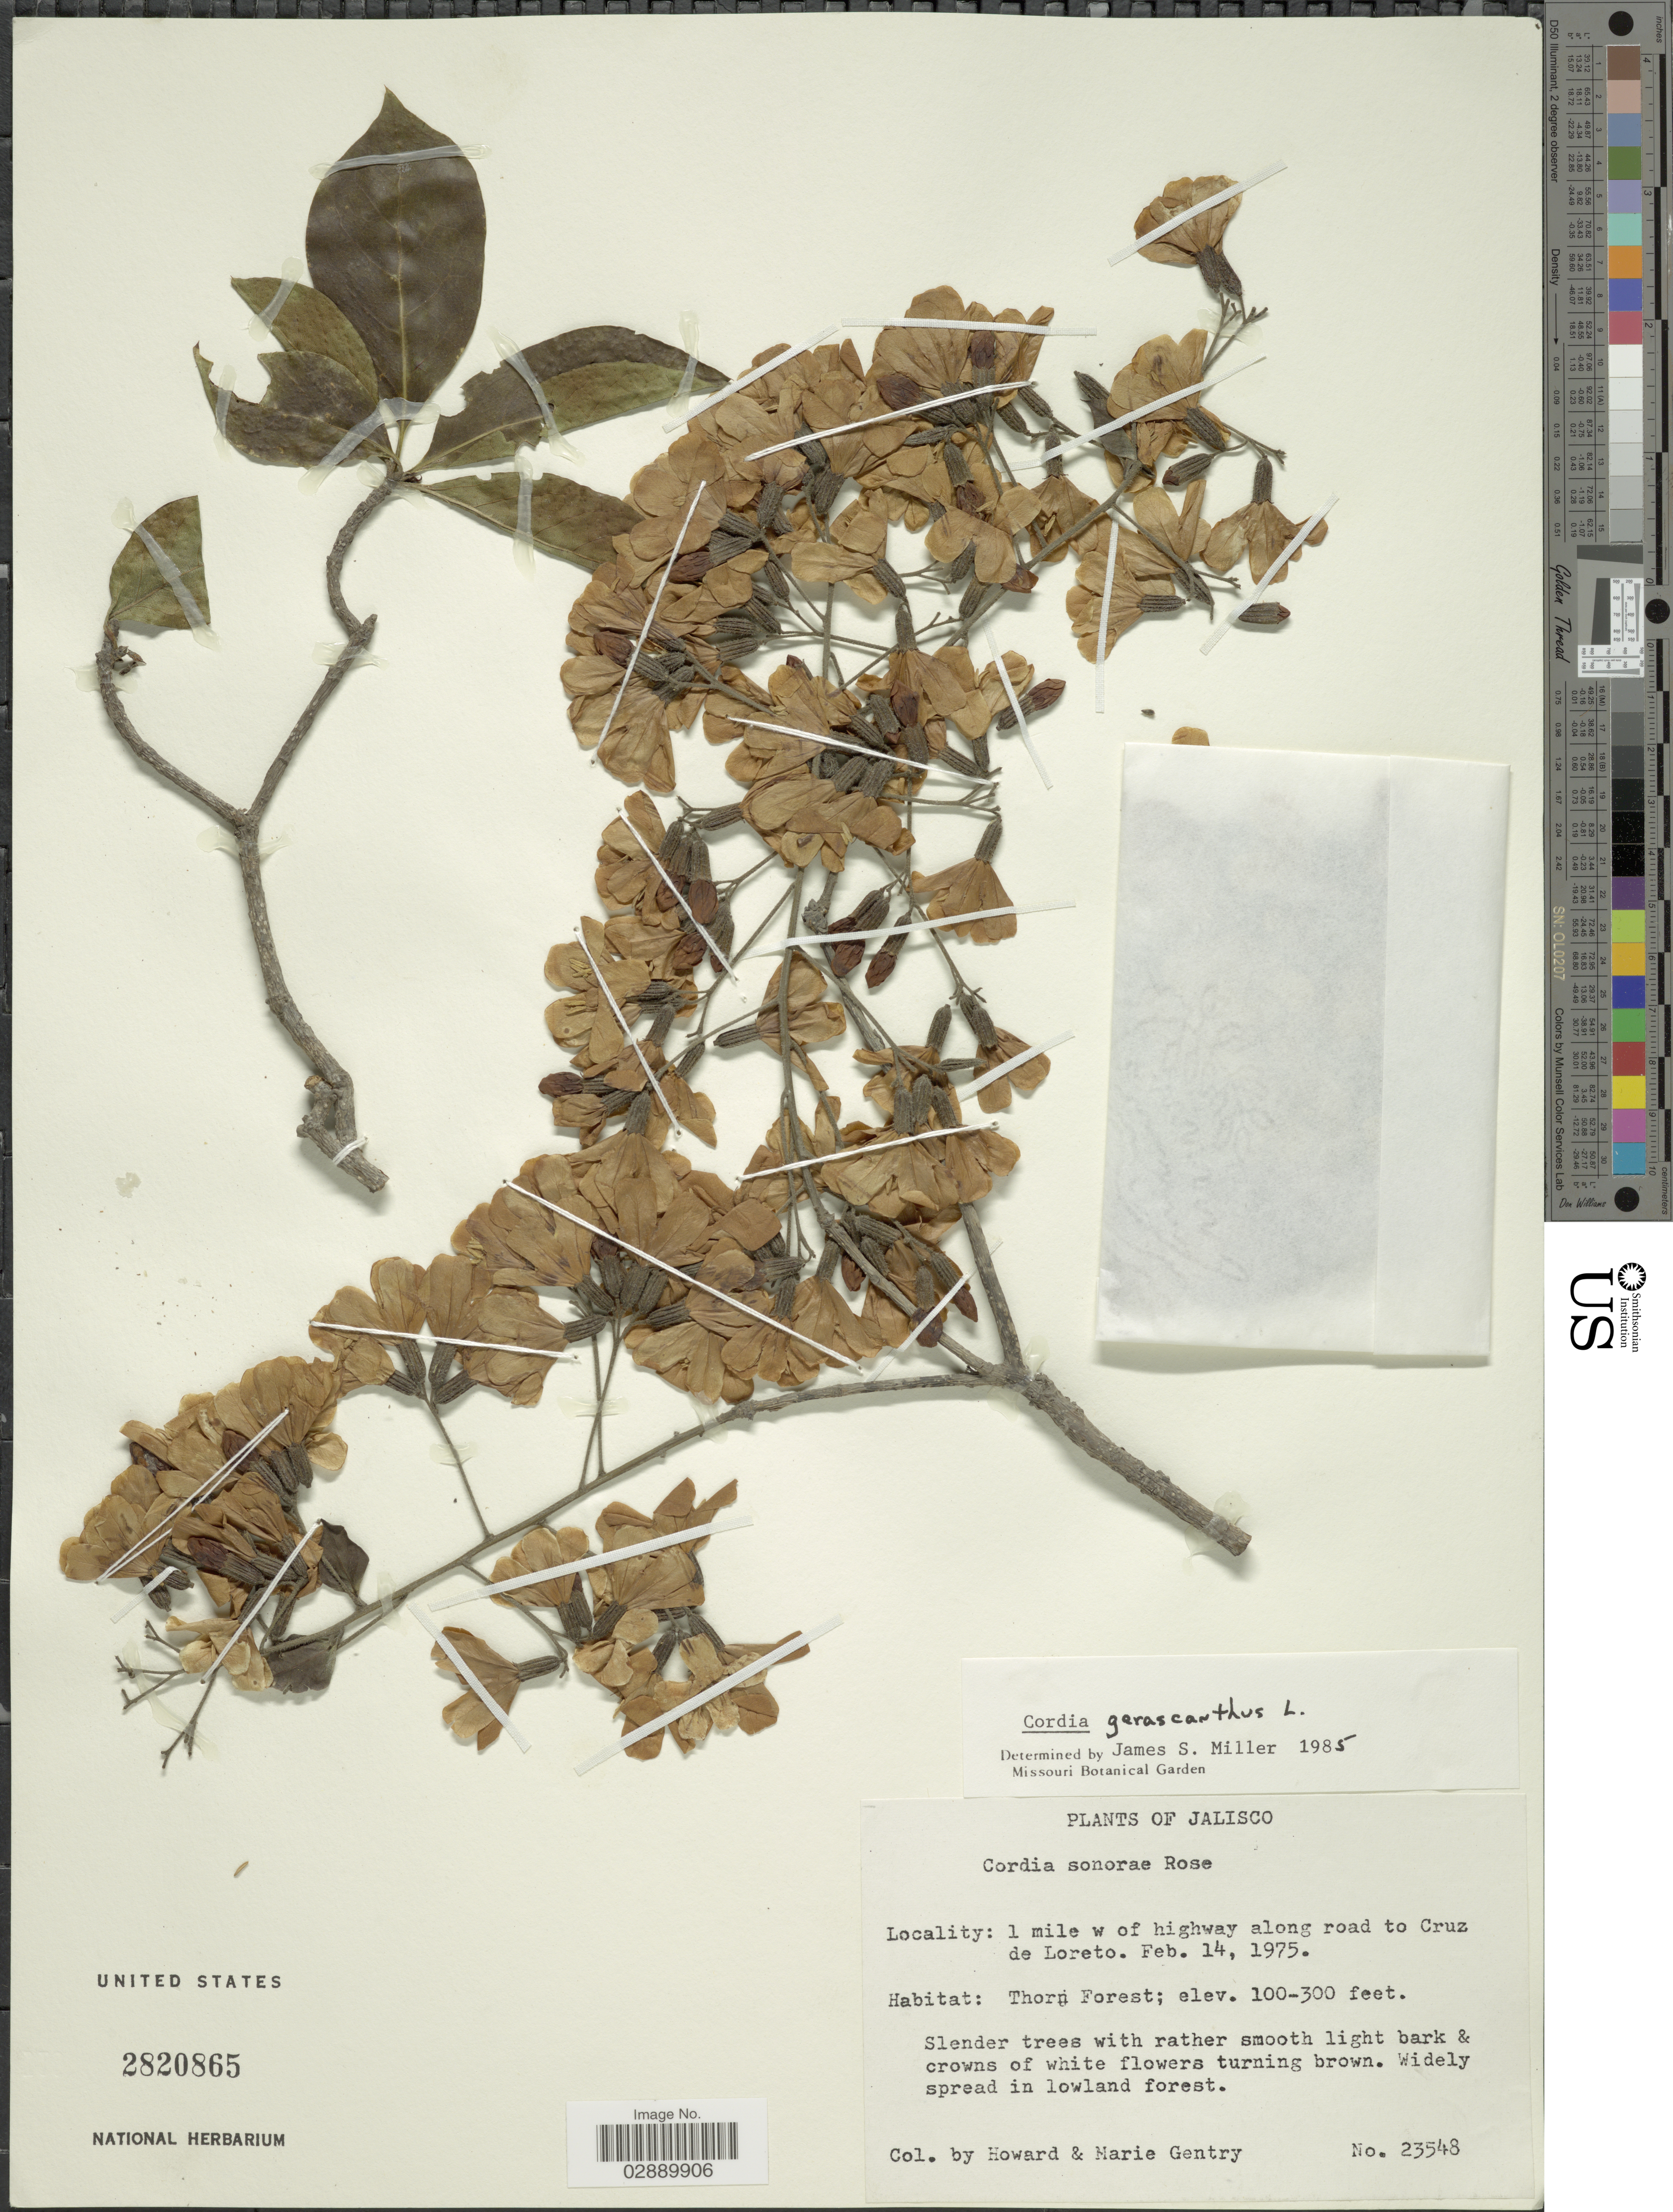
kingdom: Plantae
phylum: Tracheophyta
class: Magnoliopsida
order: Boraginales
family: Cordiaceae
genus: Cordia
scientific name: Cordia gerascanthus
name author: L.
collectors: H. S. Gentry & M. Gentry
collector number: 23548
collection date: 1975-02-14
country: Mexico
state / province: Jalisco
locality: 1 mile w of highway along road to Cruz de Loreto.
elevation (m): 30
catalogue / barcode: US 2820865